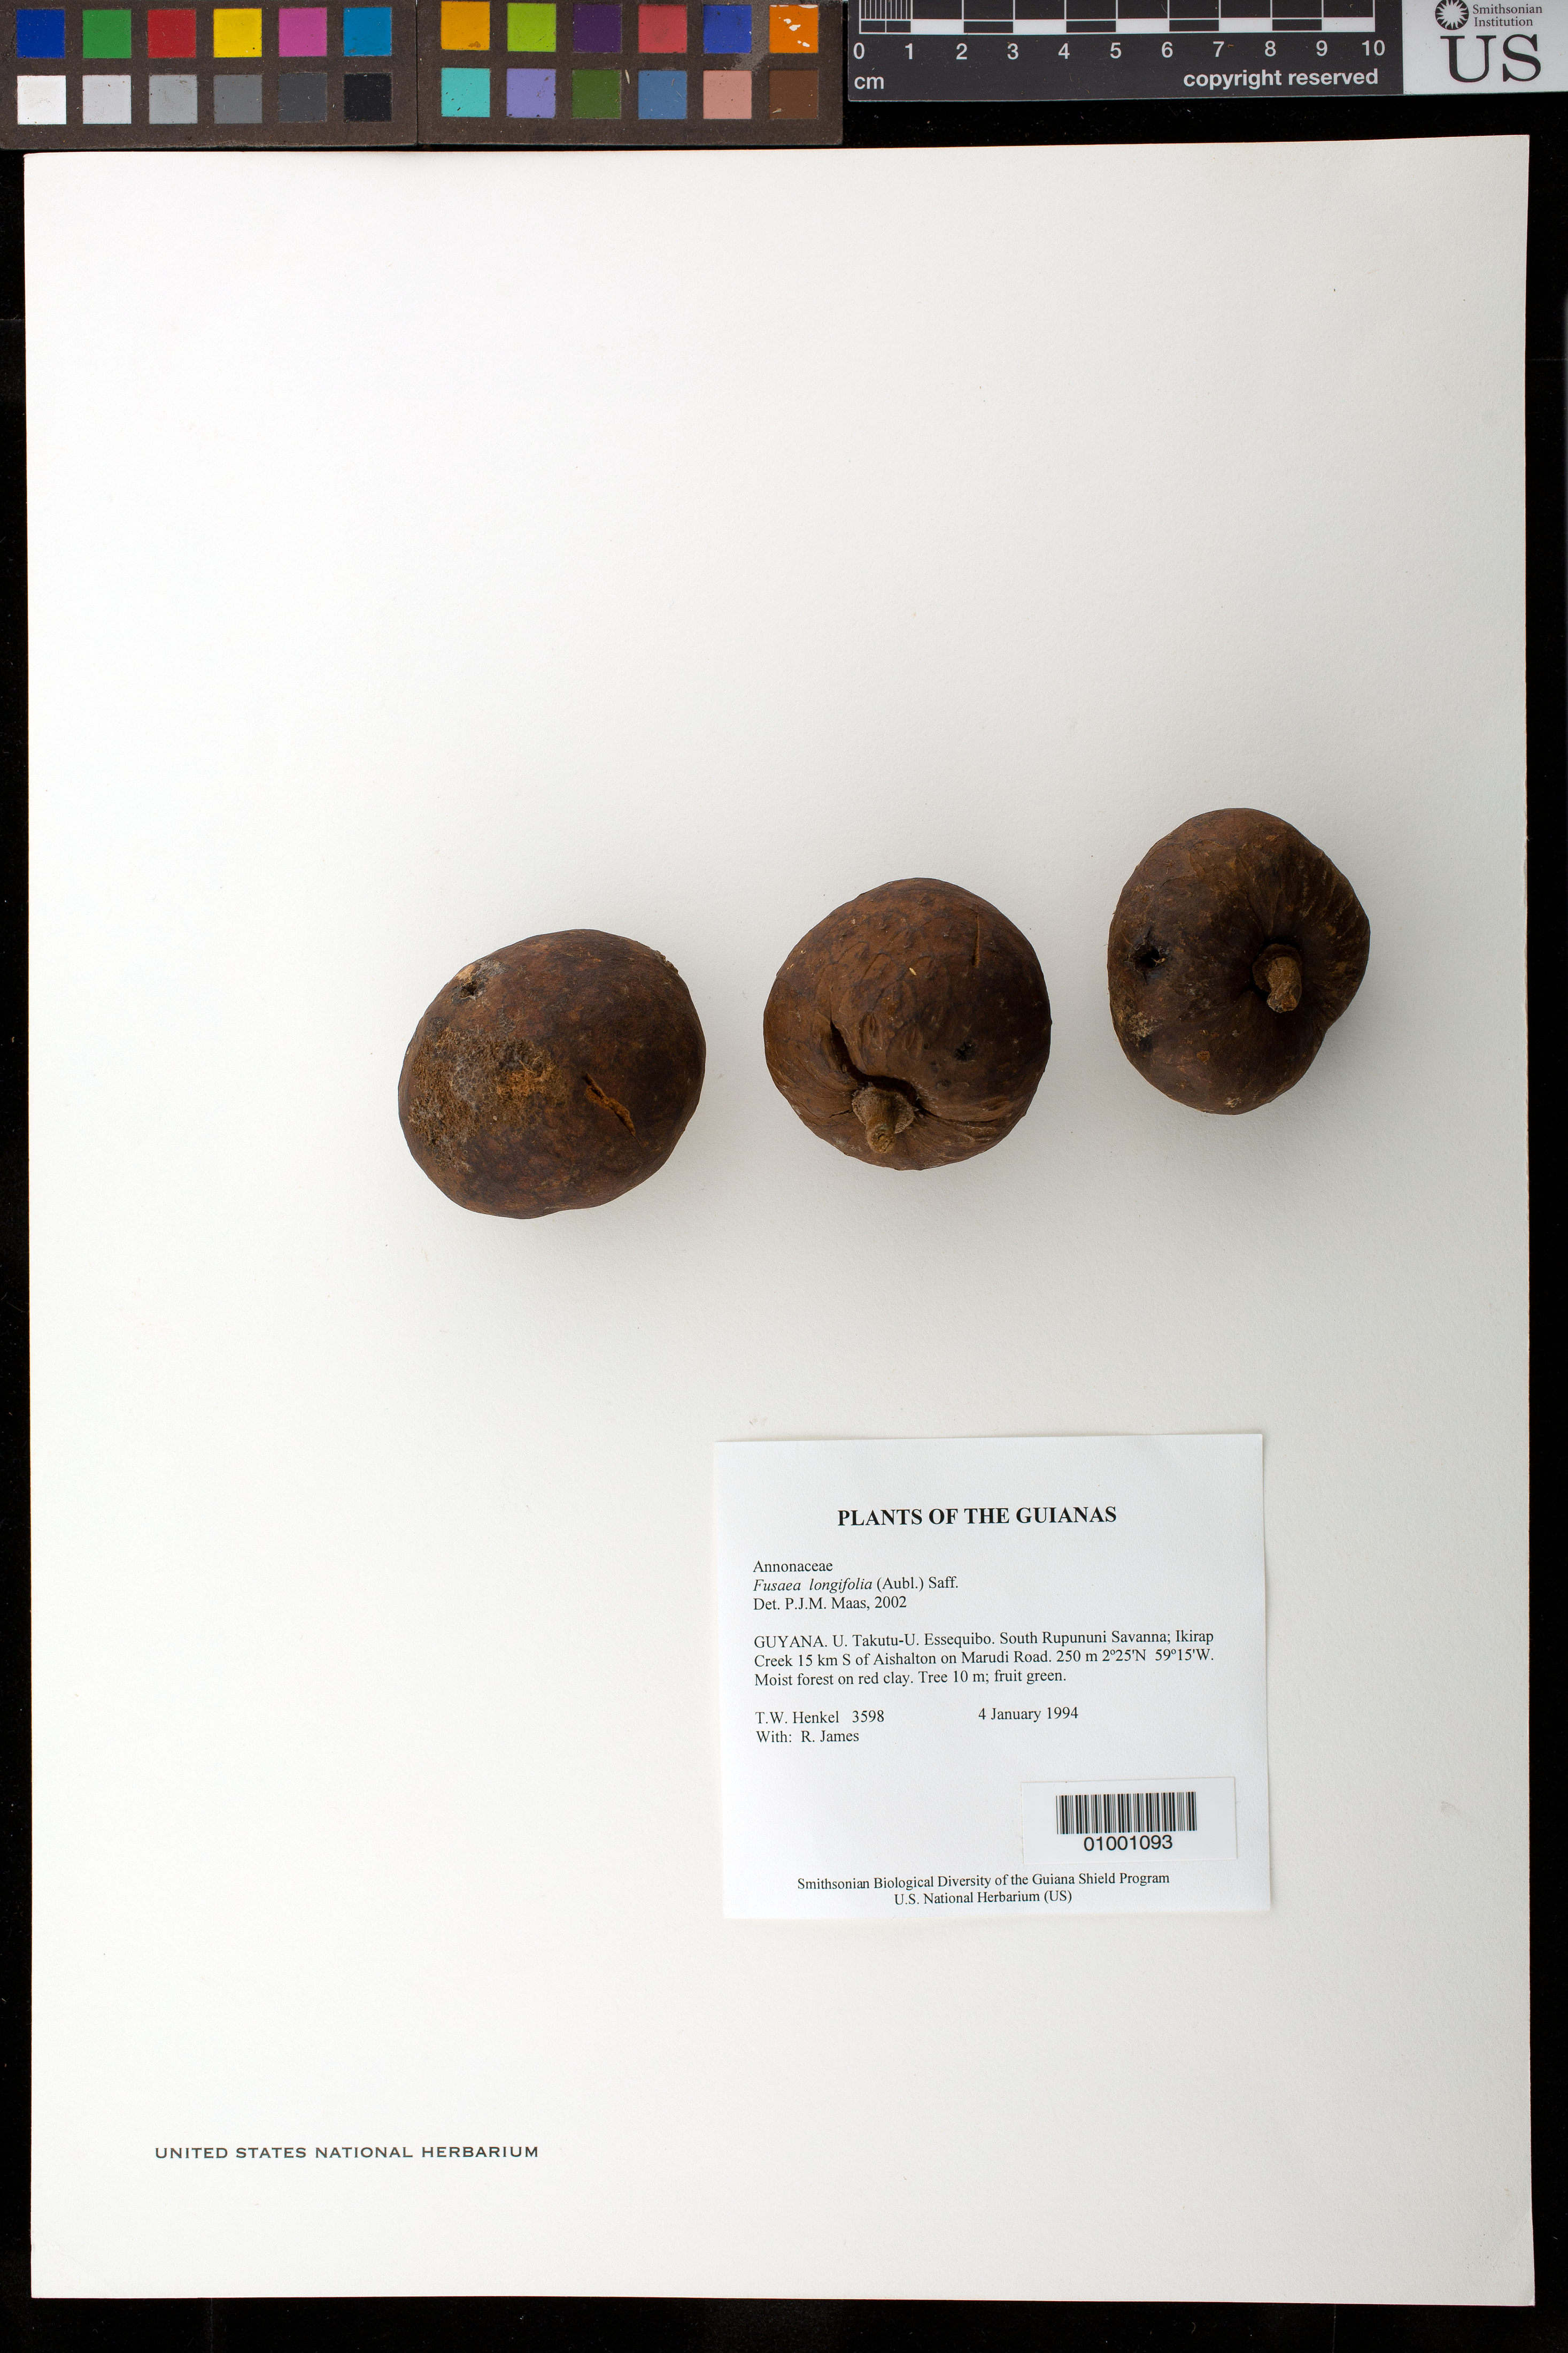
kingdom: Plantae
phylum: Tracheophyta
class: Magnoliopsida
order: Magnoliales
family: Annonaceae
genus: Fusaea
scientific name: Fusaea longifolia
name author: (Aubl.) Saff.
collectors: T. Henkel & R. James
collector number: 3598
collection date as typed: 4 January 1994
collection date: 1994-01-04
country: Guyana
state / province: U. Takutu-U. Essequibo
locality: South Rupununi Savanna; Ikirap Creek 15 km S of Aishalton on Marudi Road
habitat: Moist forest on red clay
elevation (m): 250